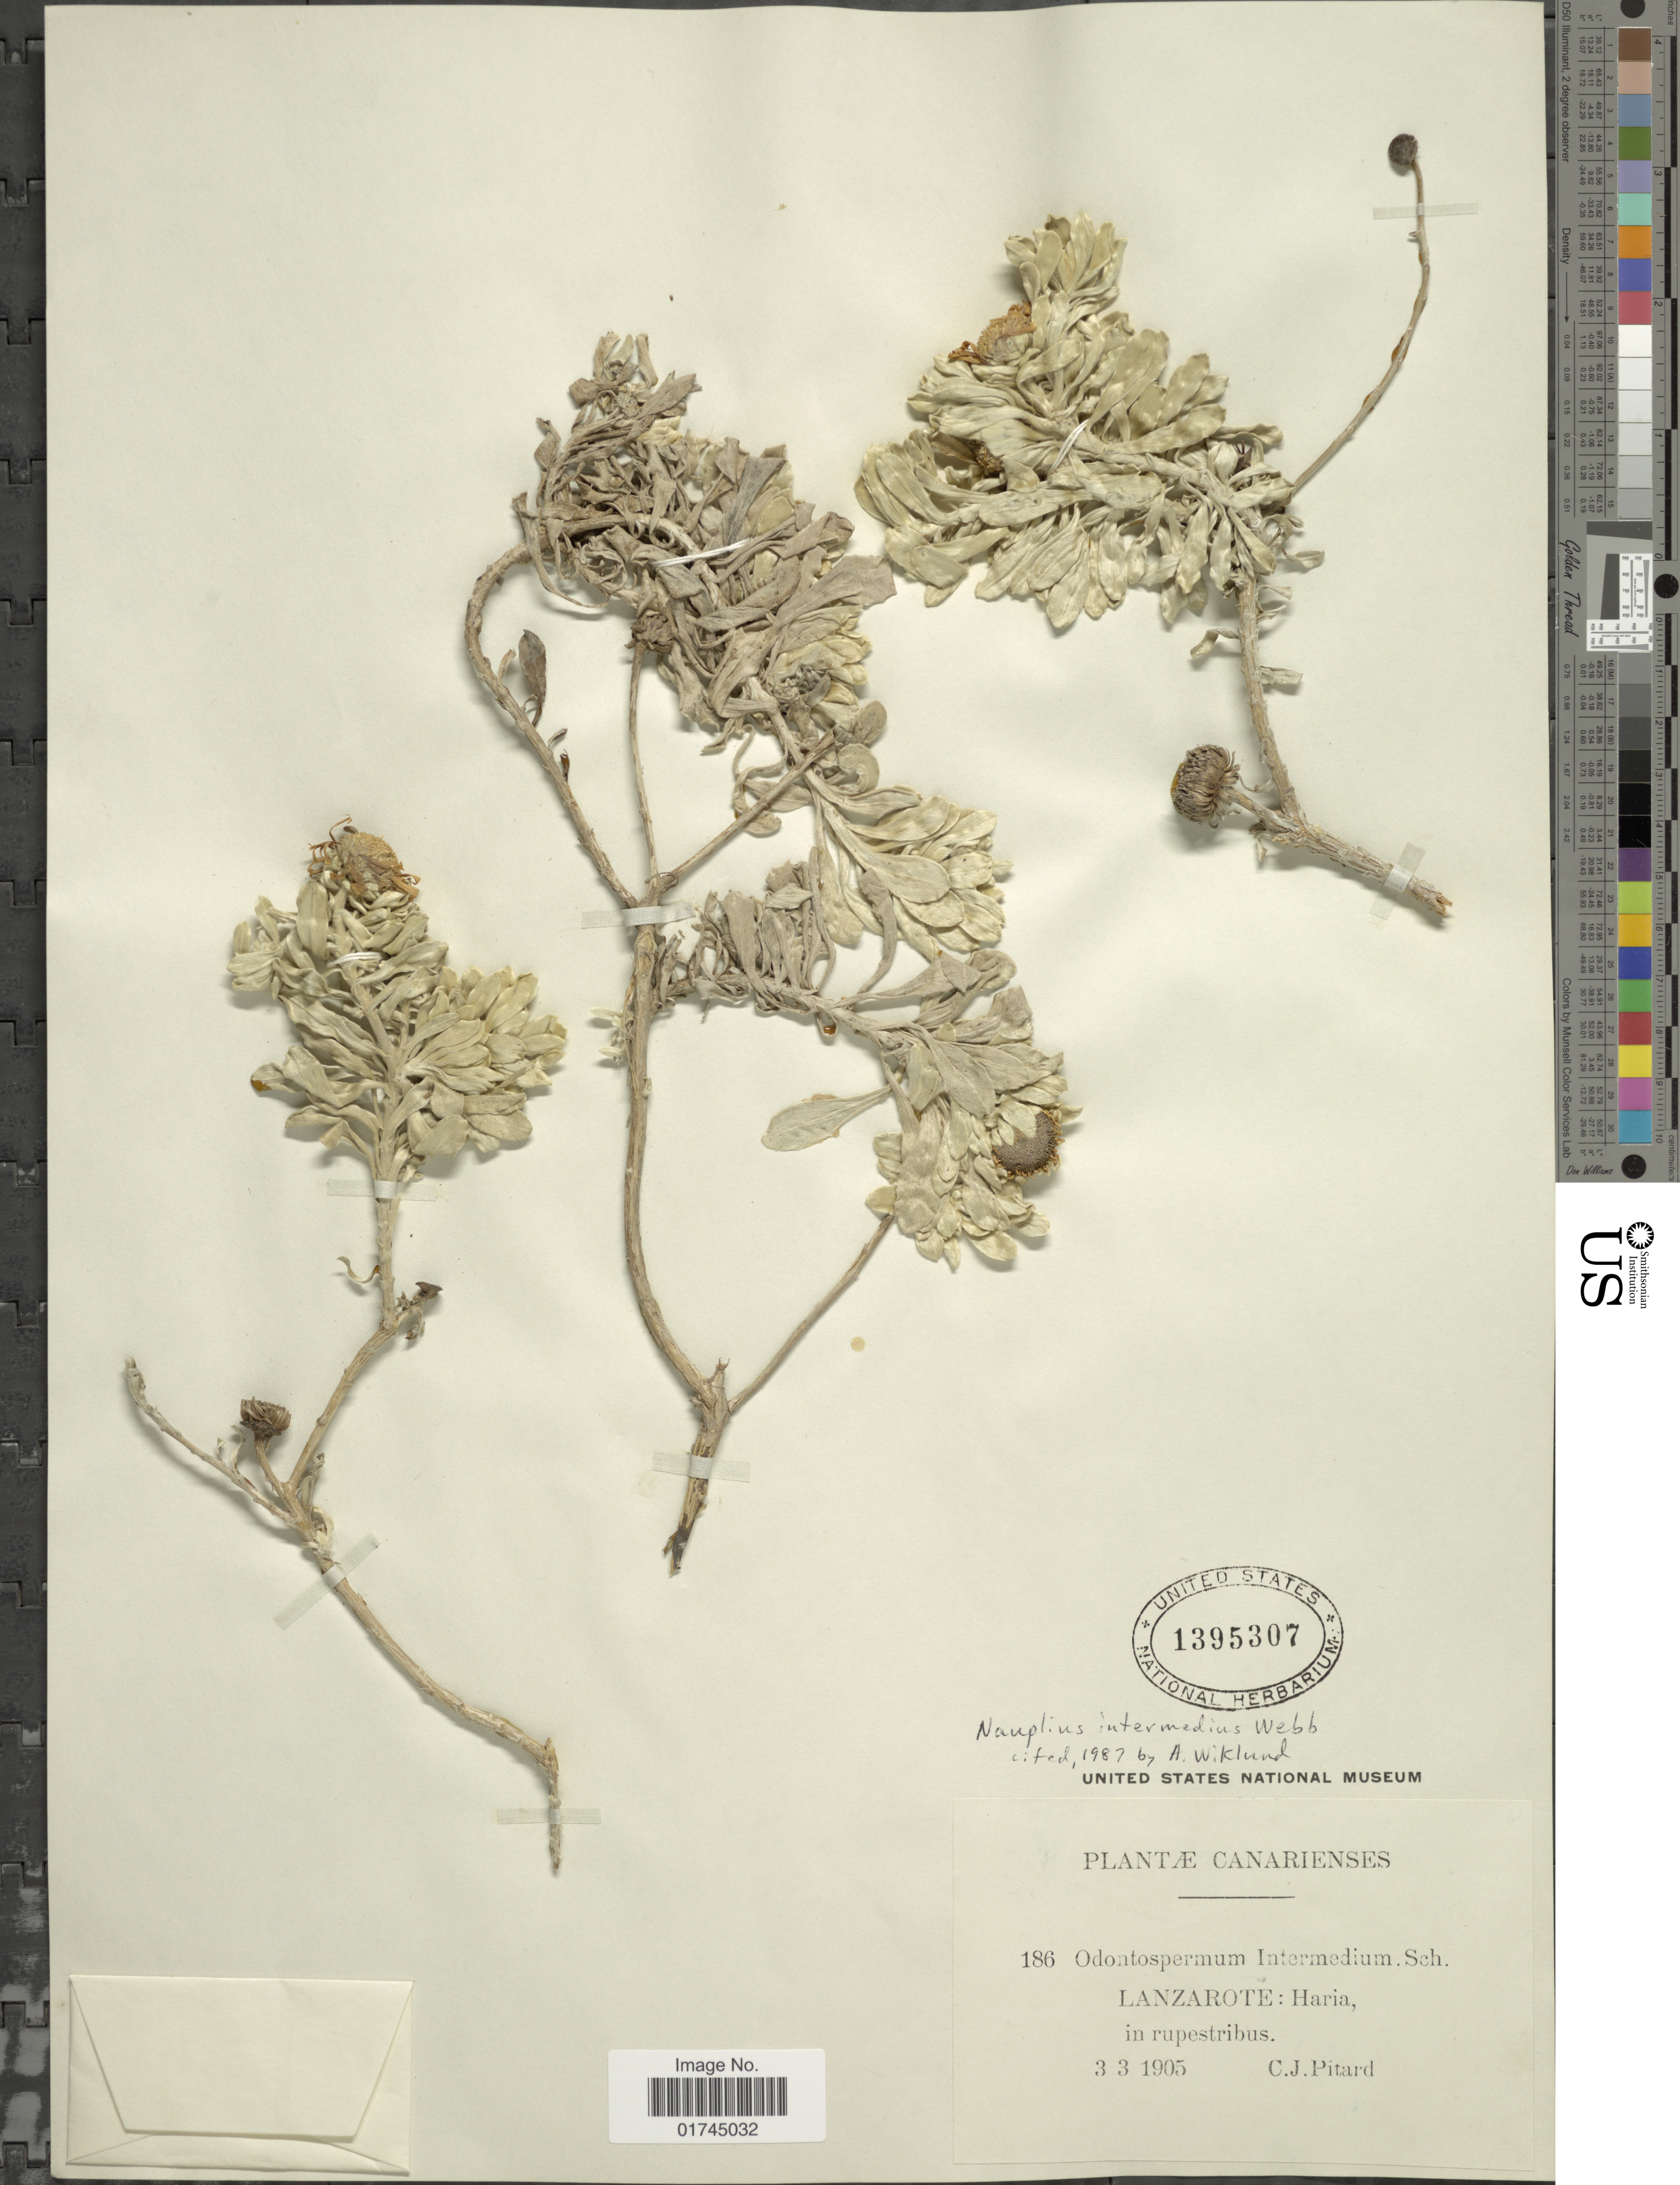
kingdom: Plantae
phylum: Tracheophyta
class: Magnoliopsida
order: Asterales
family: Asteraceae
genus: Nauplius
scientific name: Nauplius intermedius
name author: Webb ex Sch. Bip.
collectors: C. Pitard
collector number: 186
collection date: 1905-03-03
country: Spain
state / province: Canarias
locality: Canarienses, Lanzarote: Haria.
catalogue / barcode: US 1395307